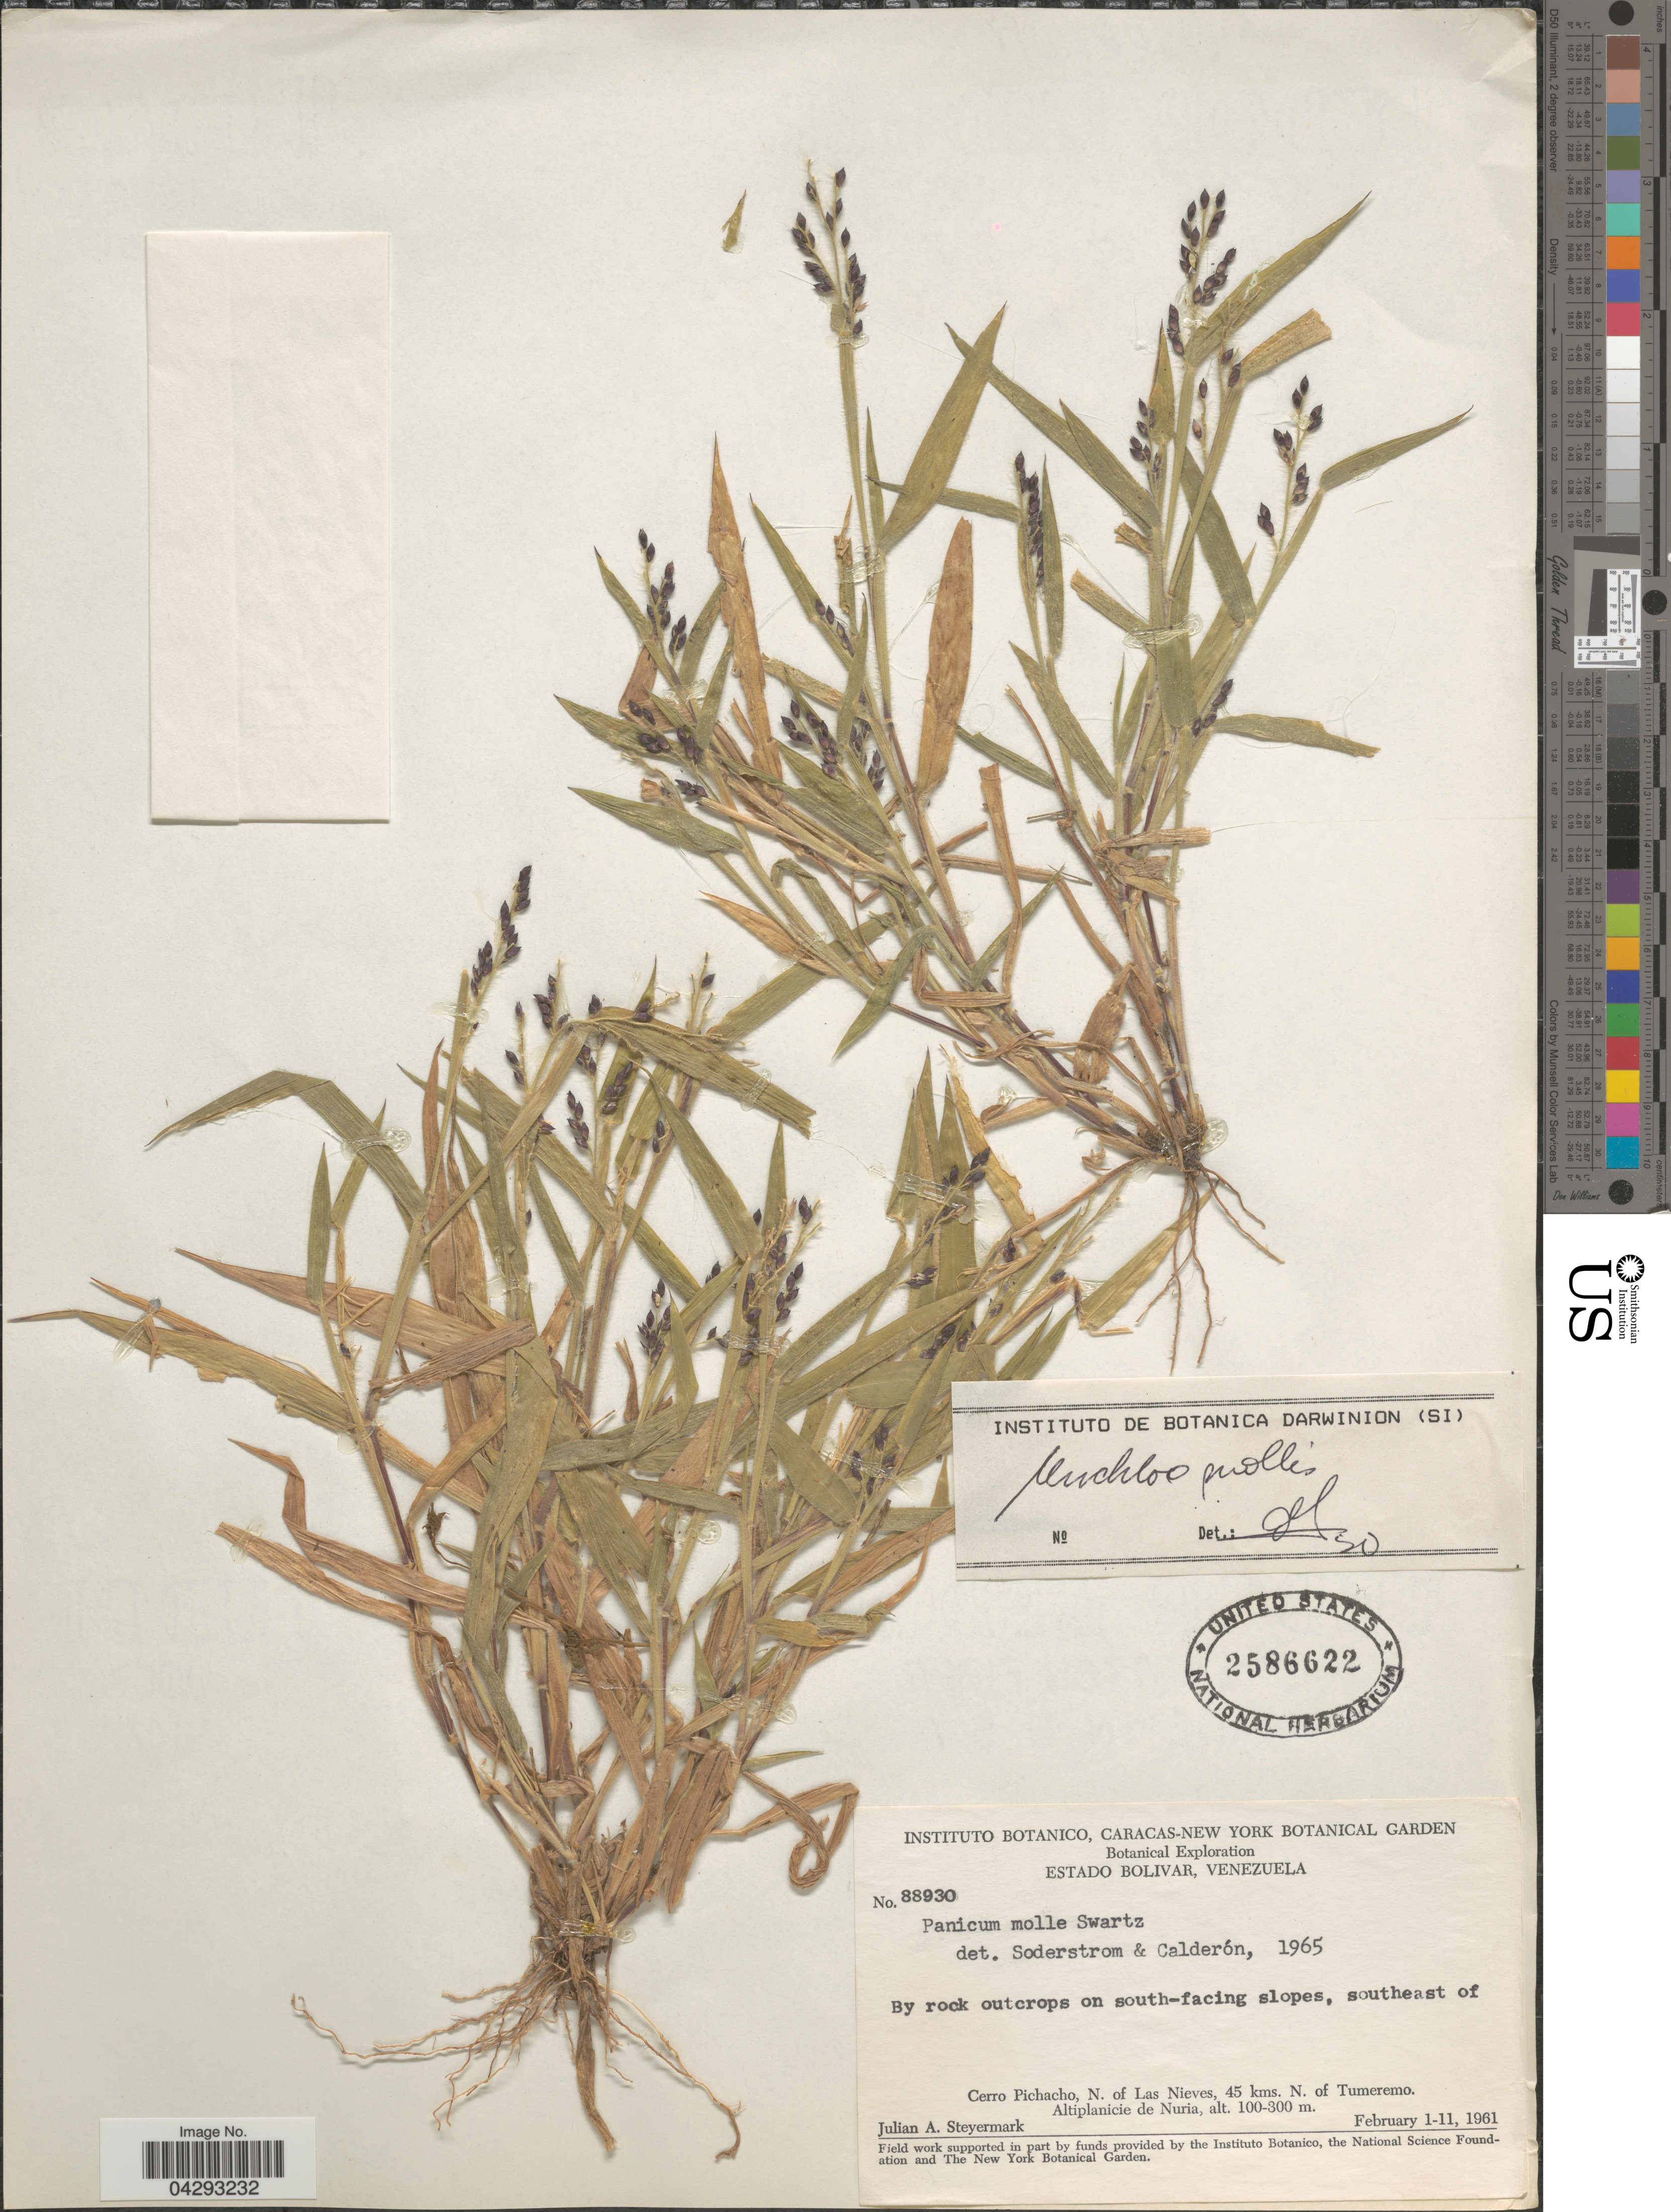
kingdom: Plantae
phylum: Tracheophyta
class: Liliopsida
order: Poales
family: Poaceae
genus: Urochloa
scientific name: Urochloa mollis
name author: (Sw.) Morrone & Zuloaga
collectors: J. Steyermark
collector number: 88930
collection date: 1961-02-01/1961-02-11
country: Venezuela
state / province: Bolivar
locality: Botanical Exploration. Estado Bolivar. By rock outcrops on south-facing slopes, southeast of Cerro Pichacho, N. of Las Nieves, 45 kms. N. of Tumeremo. Altiplanicie de Nuria.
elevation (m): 100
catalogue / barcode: US 2586622